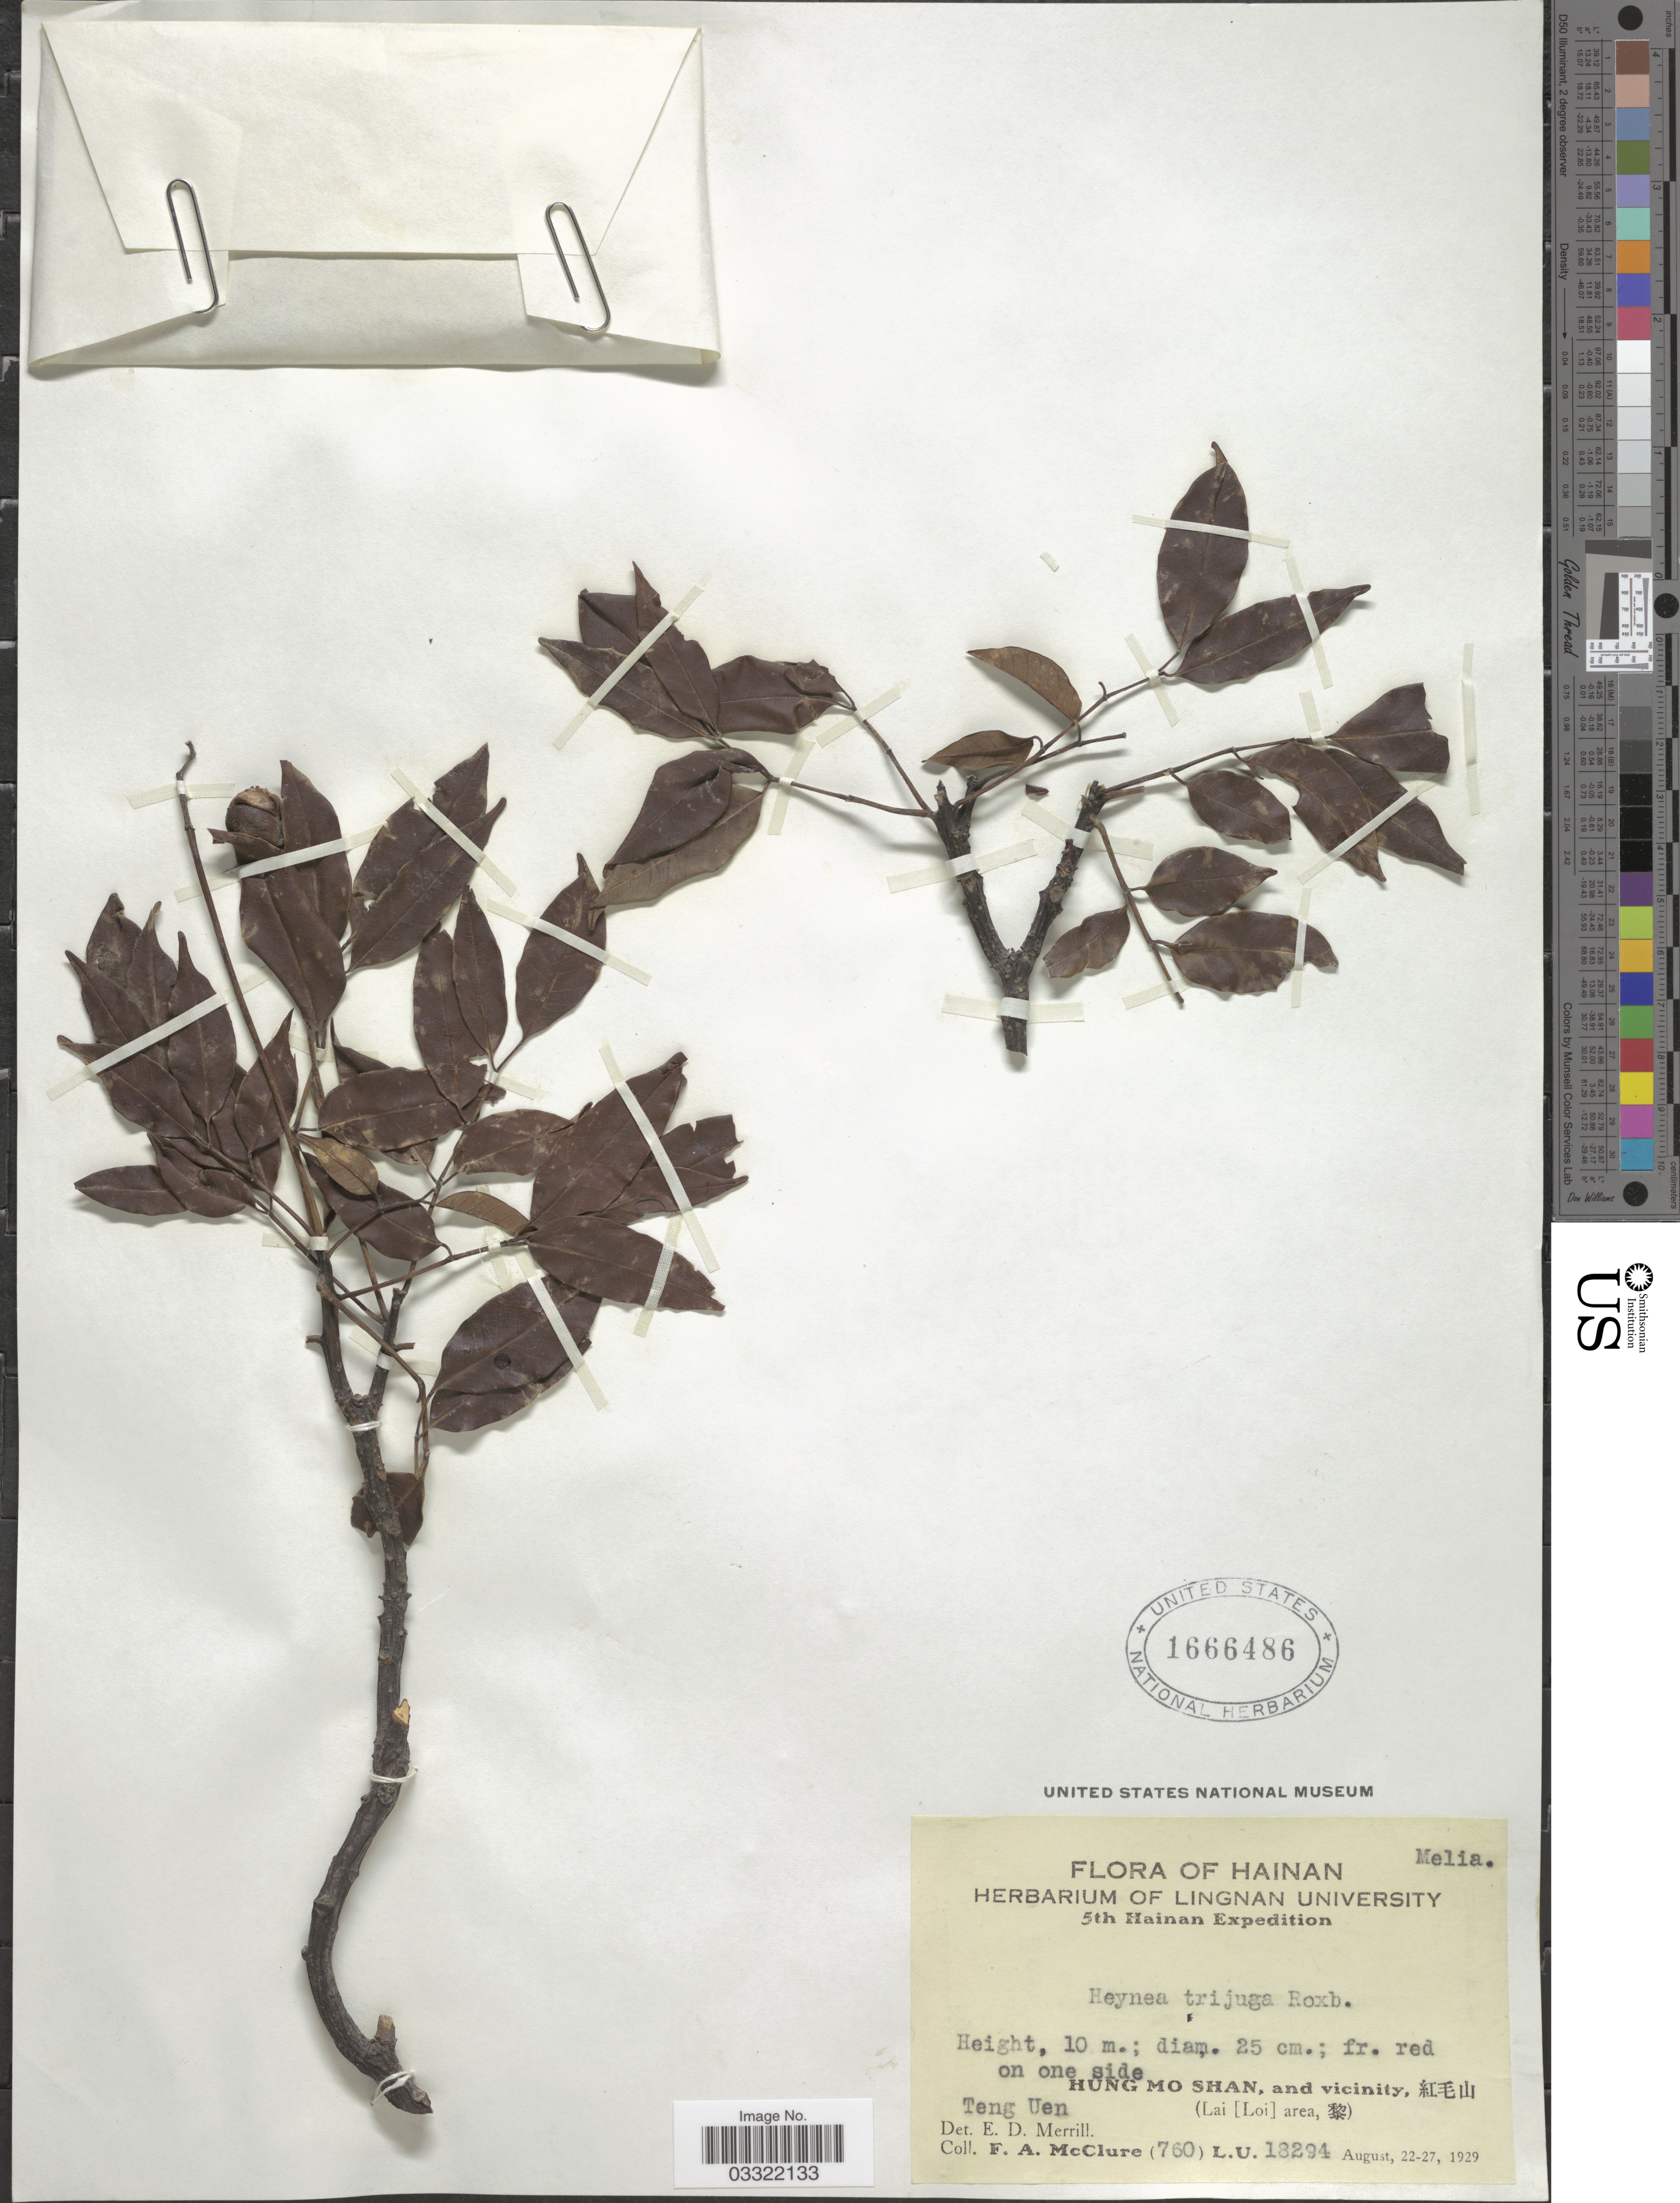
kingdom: Plantae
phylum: Tracheophyta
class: Magnoliopsida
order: Sapindales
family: Meliaceae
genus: Heynea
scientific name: Heynea trijuga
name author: Roxb.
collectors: F. A. McClure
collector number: (760)LU18294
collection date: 1929-08-22/1929-08-27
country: China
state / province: Hainan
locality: Hung Mo Shan, and vicinity, X. Teng Uen. (Lai [Loi] area, X).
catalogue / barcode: US 1666486